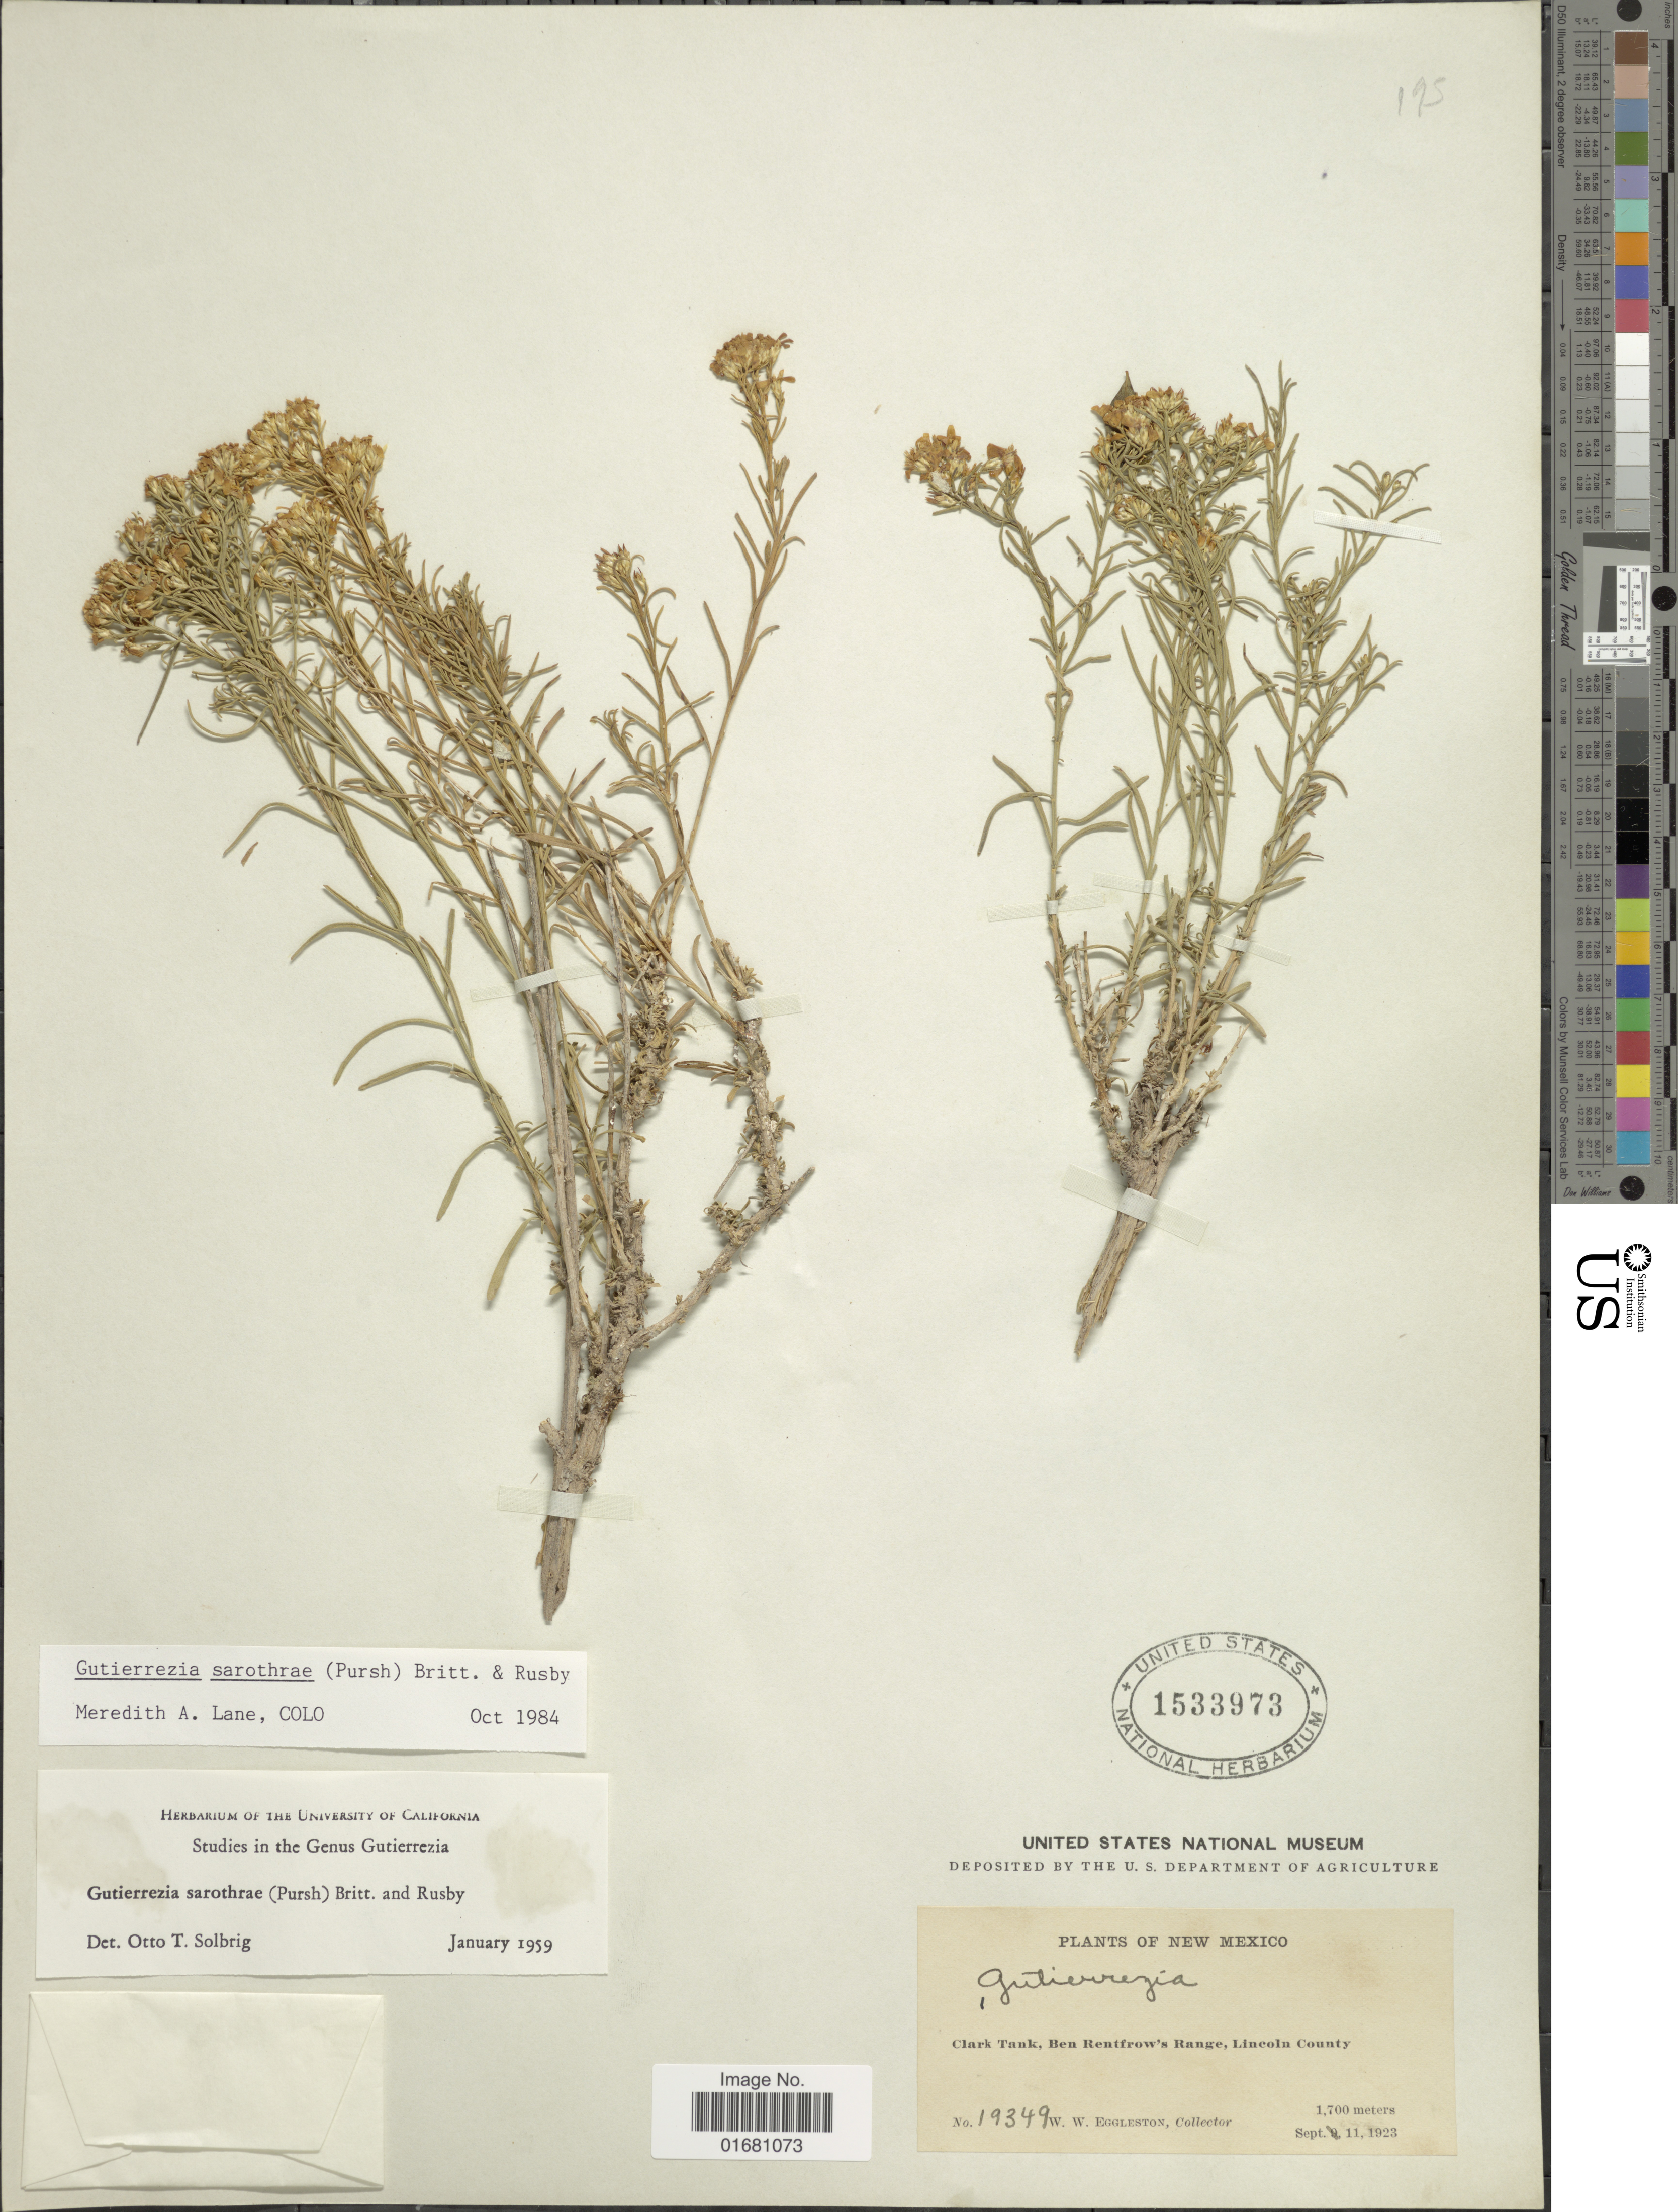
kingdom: Plantae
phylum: Tracheophyta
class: Magnoliopsida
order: Asterales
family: Asteraceae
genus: Gutierrezia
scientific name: Gutierrezia sarothrae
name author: (Pursh) Britton & Rusby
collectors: W. W. Eggleston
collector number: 19349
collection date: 1923-09-11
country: United States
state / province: New Mexico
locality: Clark Tank, Ben Rentfrow's Range, Lincoln County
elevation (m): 1700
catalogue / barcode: US 1533973